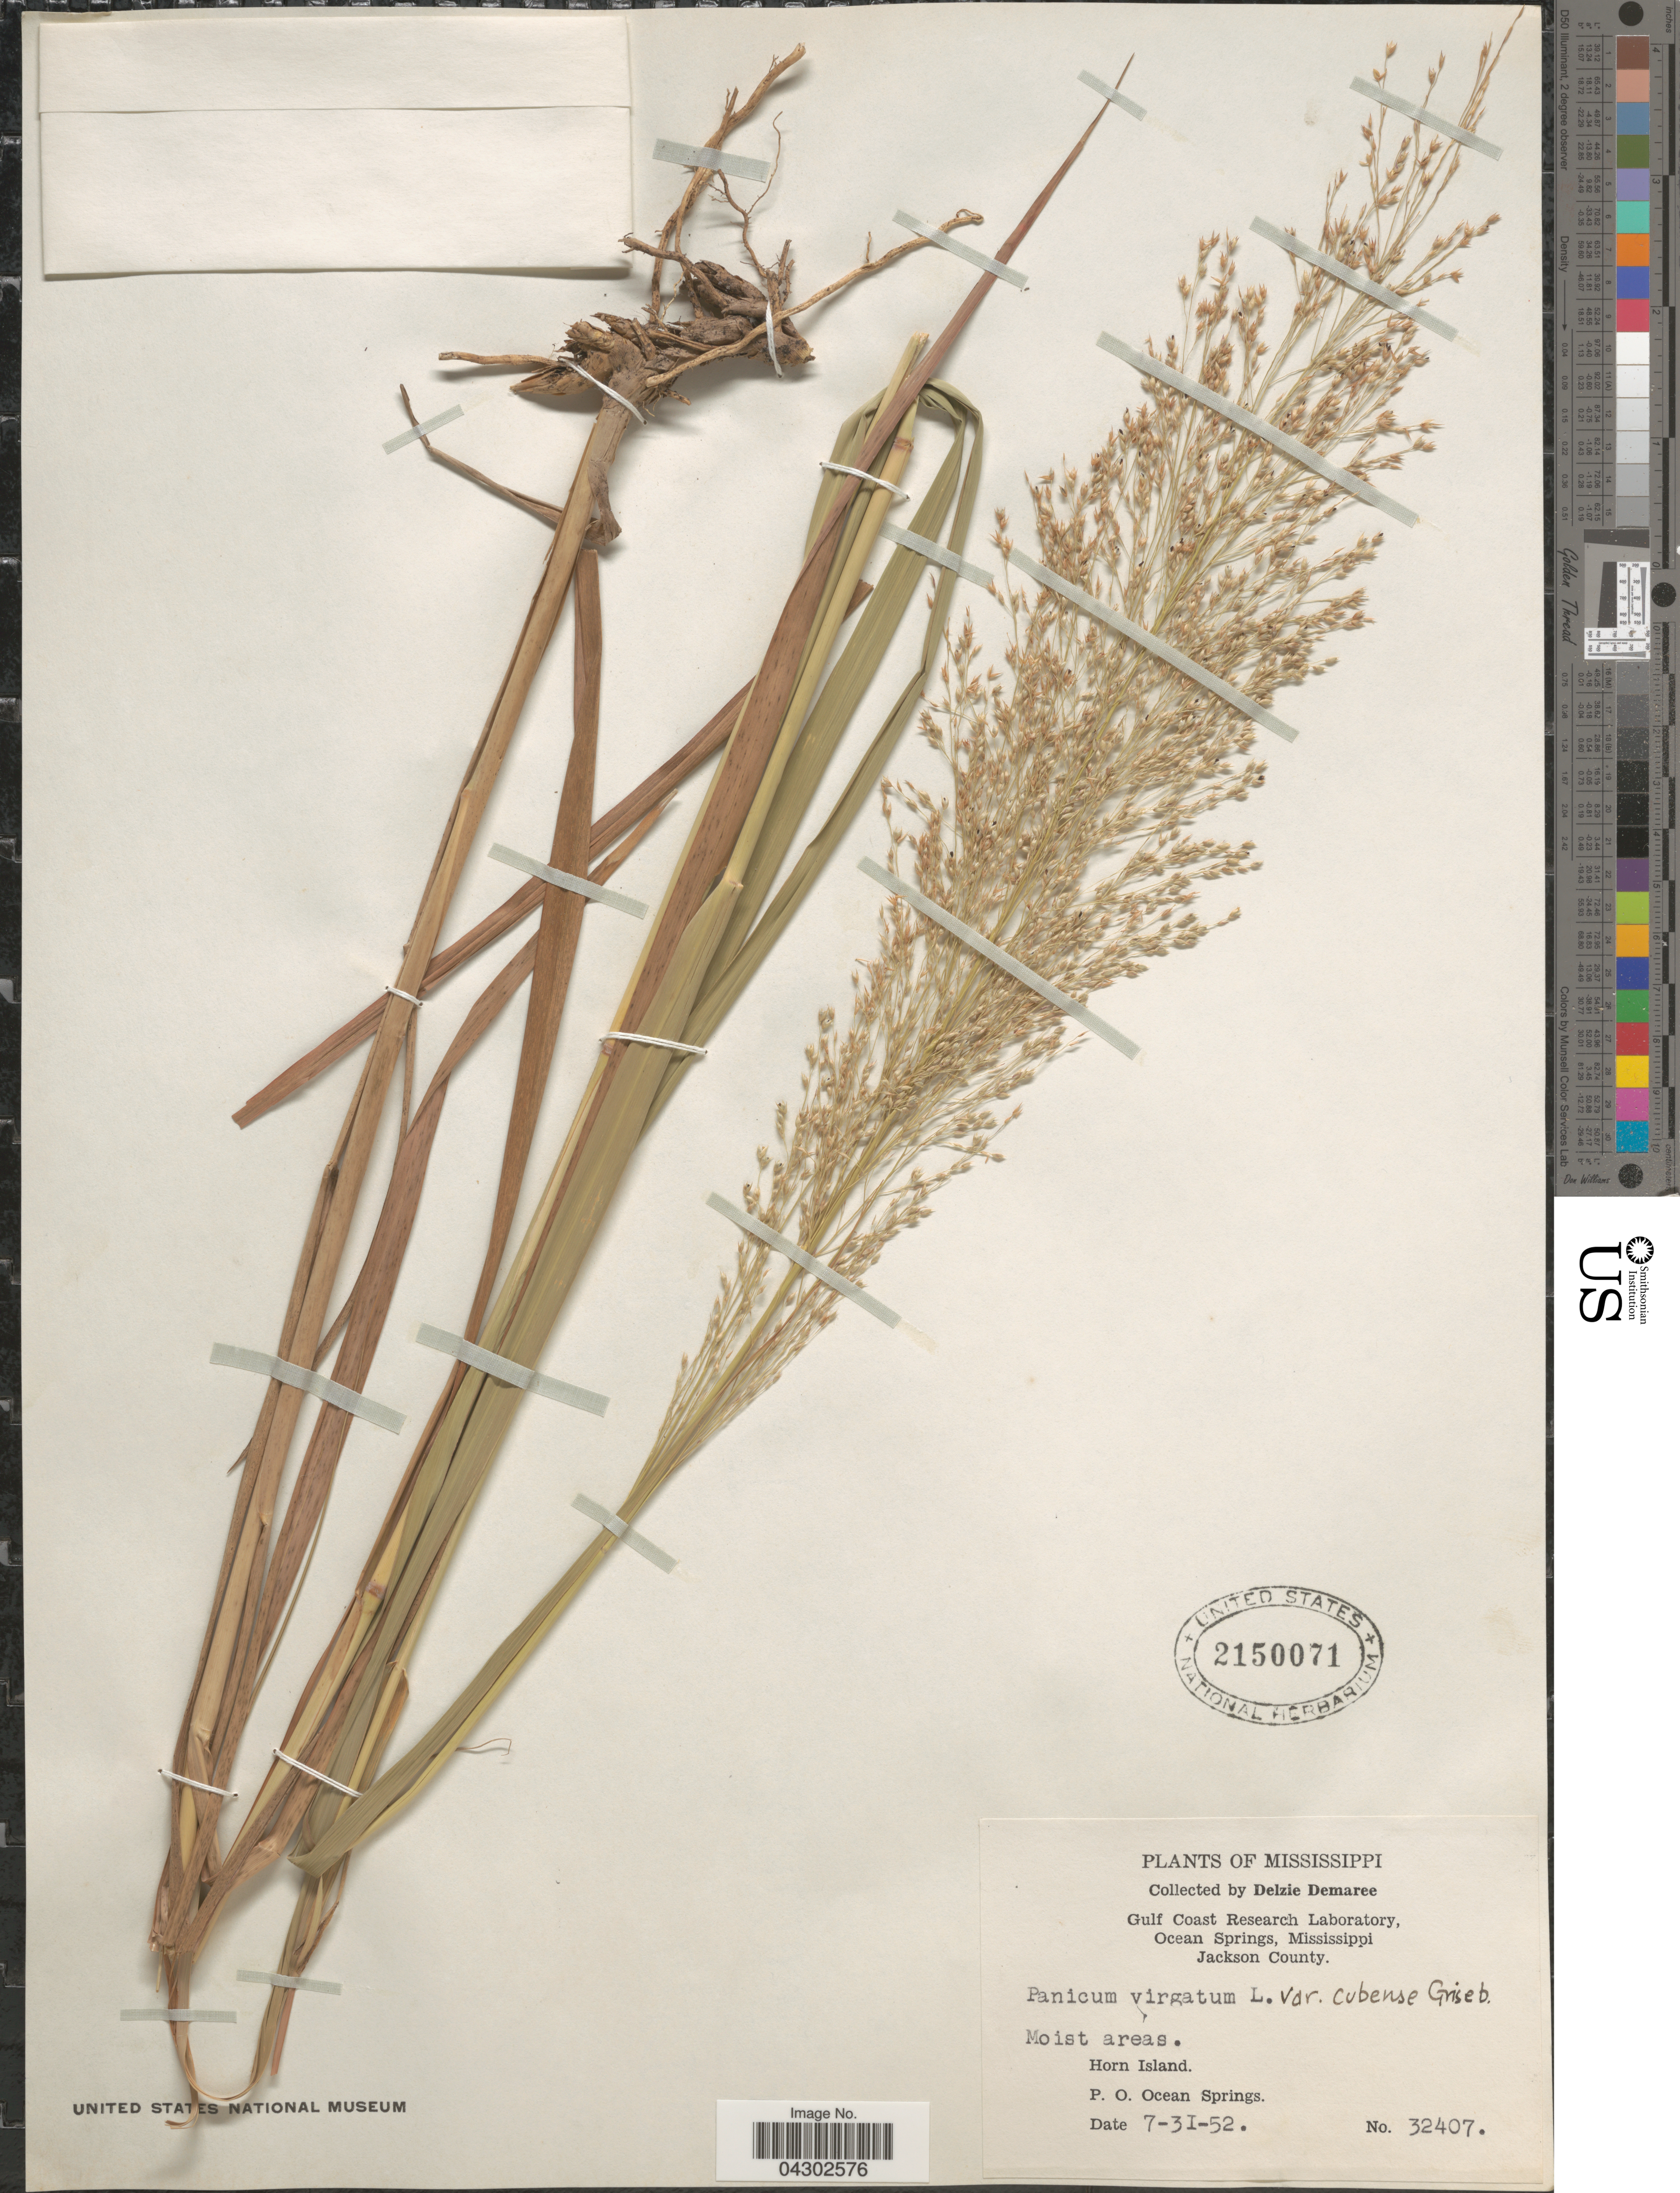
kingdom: Plantae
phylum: Tracheophyta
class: Liliopsida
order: Poales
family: Poaceae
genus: Panicum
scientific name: Panicum virgatum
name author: L.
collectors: D. Demaree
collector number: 32407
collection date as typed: Transcribed d/m/y: 31/7/52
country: United States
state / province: Mississippi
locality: Gulf Coast Research Laboratory, Ocean Springs, Jackson County. Moist areas. Horn Island. P. O. Ocean Springs.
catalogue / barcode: US 2150071